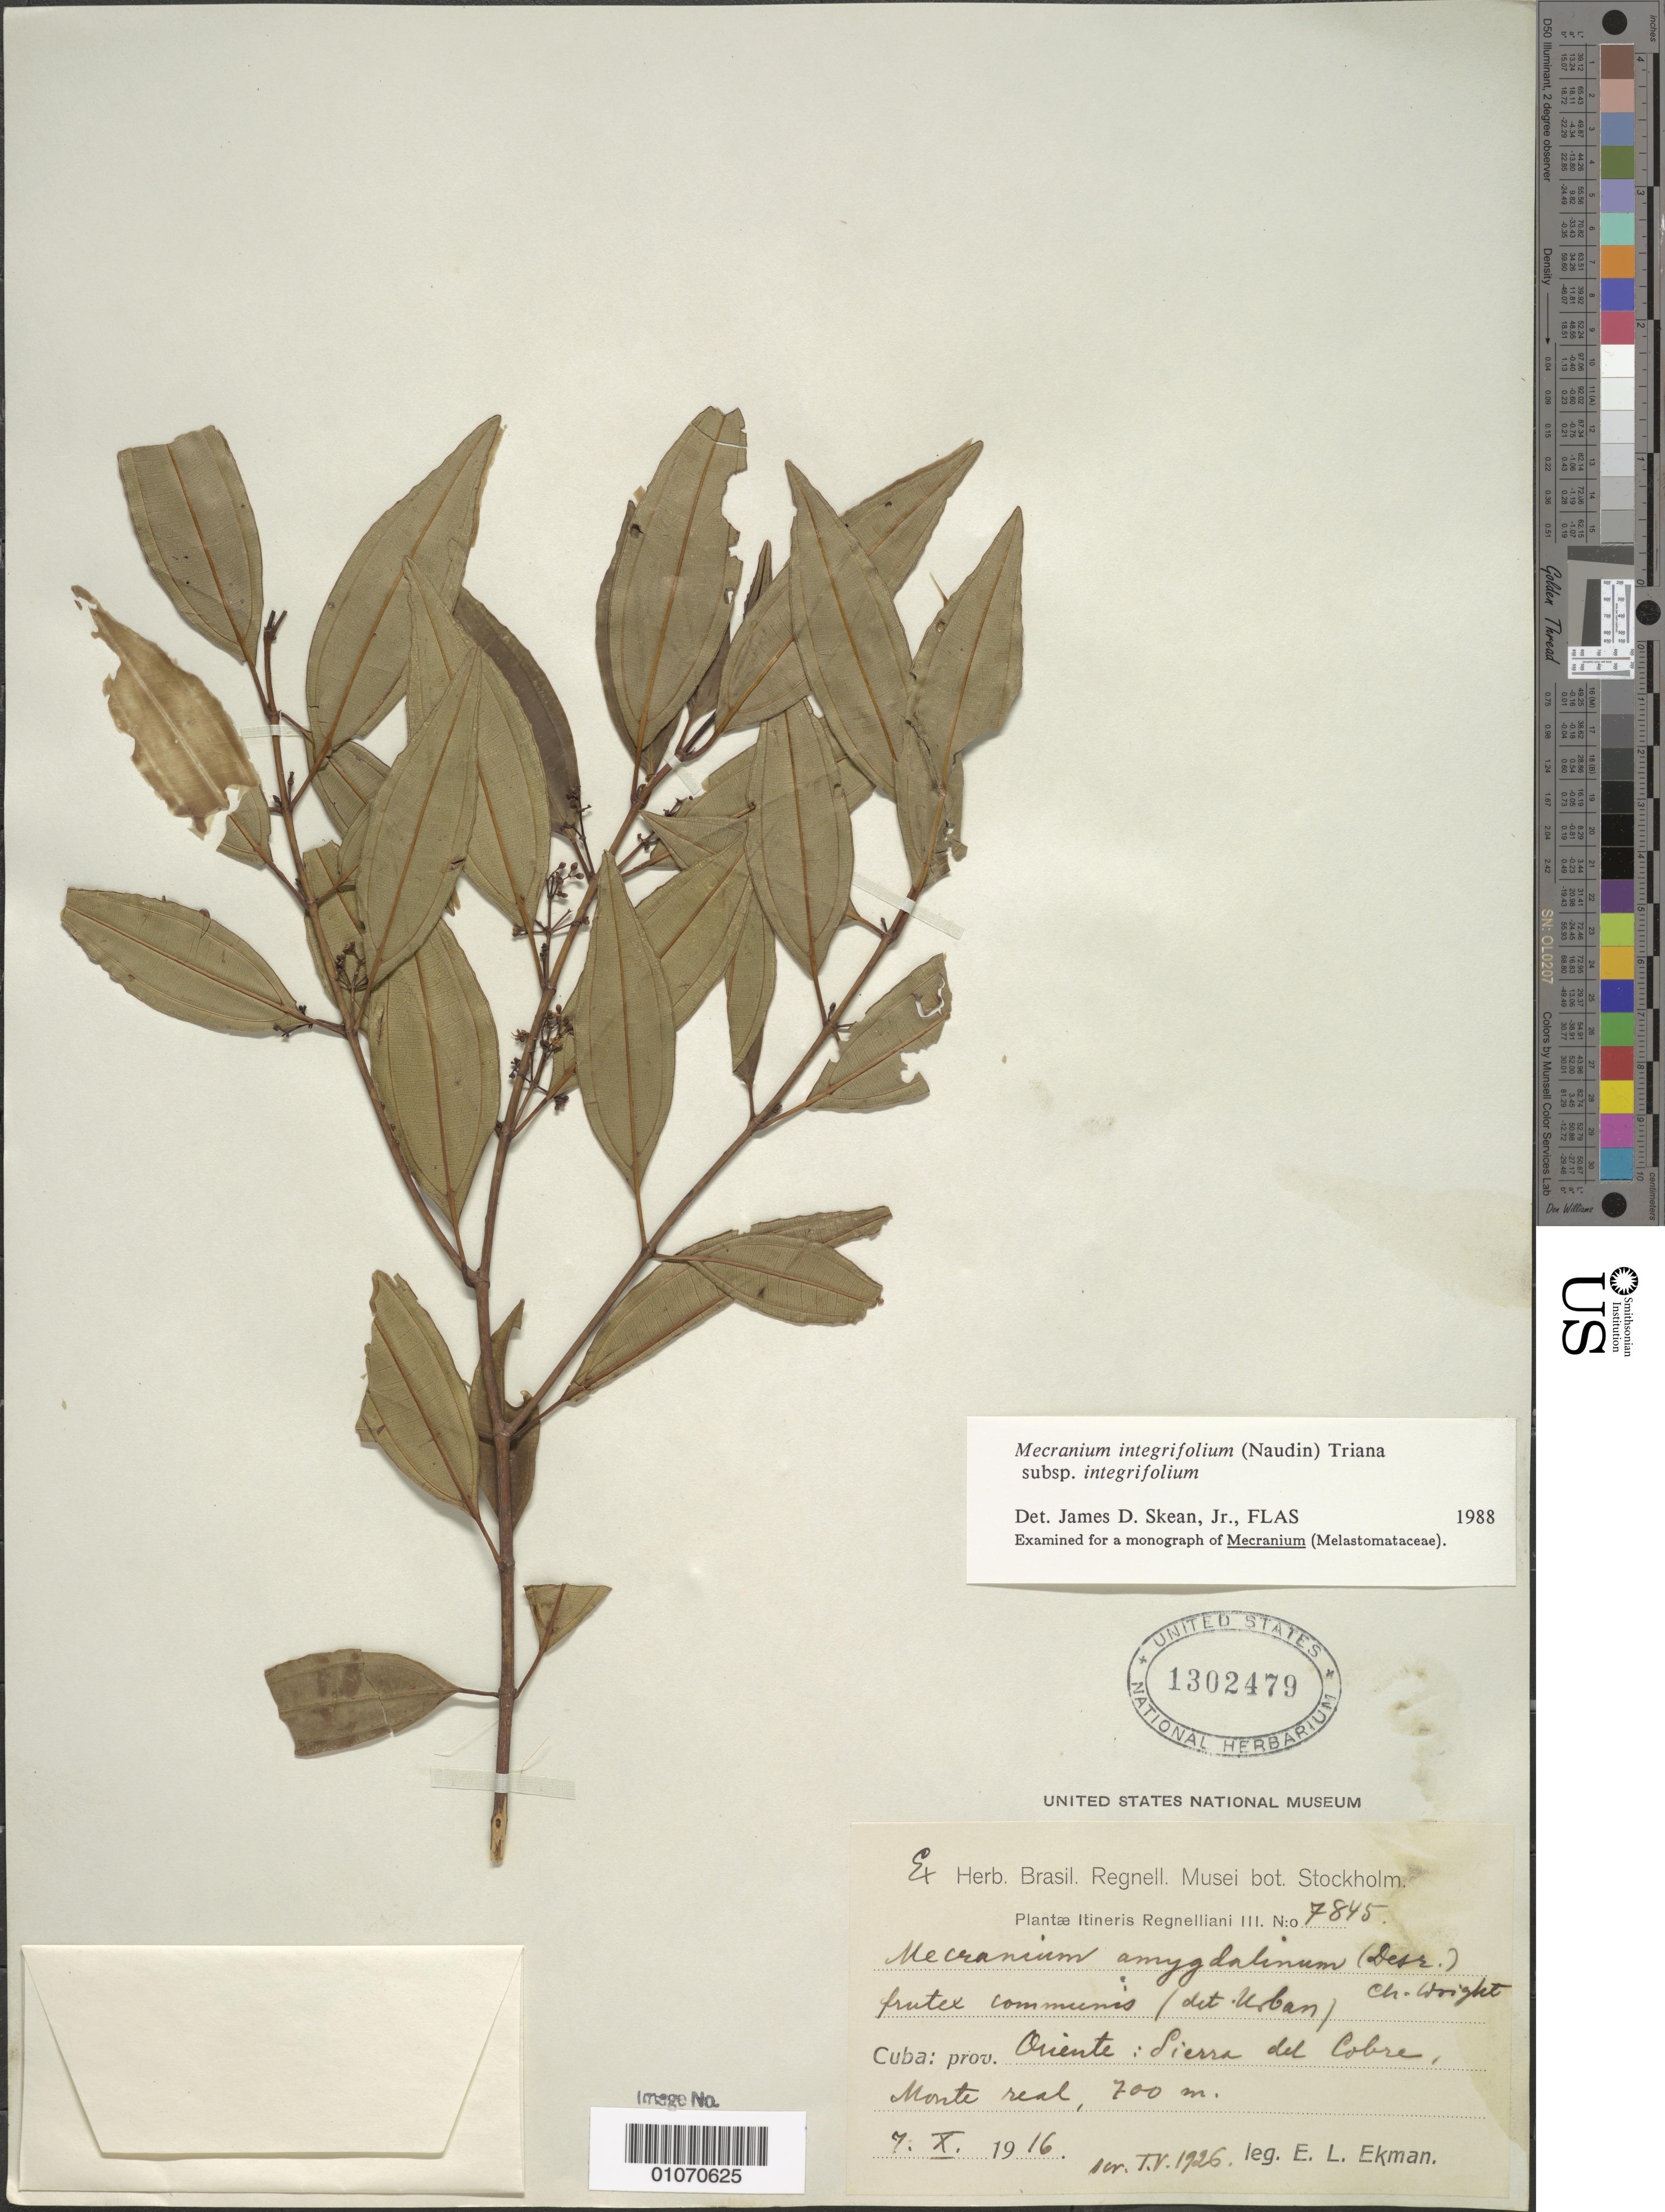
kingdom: Plantae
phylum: Tracheophyta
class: Magnoliopsida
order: Myrtales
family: Melastomataceae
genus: Mecranium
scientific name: Mecranium integrifolium subsp. integrifolium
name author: (Naudin) Triana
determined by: Skean, J. D., Jr.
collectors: E. L. Ekman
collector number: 7845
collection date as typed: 07 Oct 1916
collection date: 1916-10-07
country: Cuba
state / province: Oriente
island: Cuba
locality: Sierra del Cobre, Monte Real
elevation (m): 700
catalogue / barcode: US 1302479